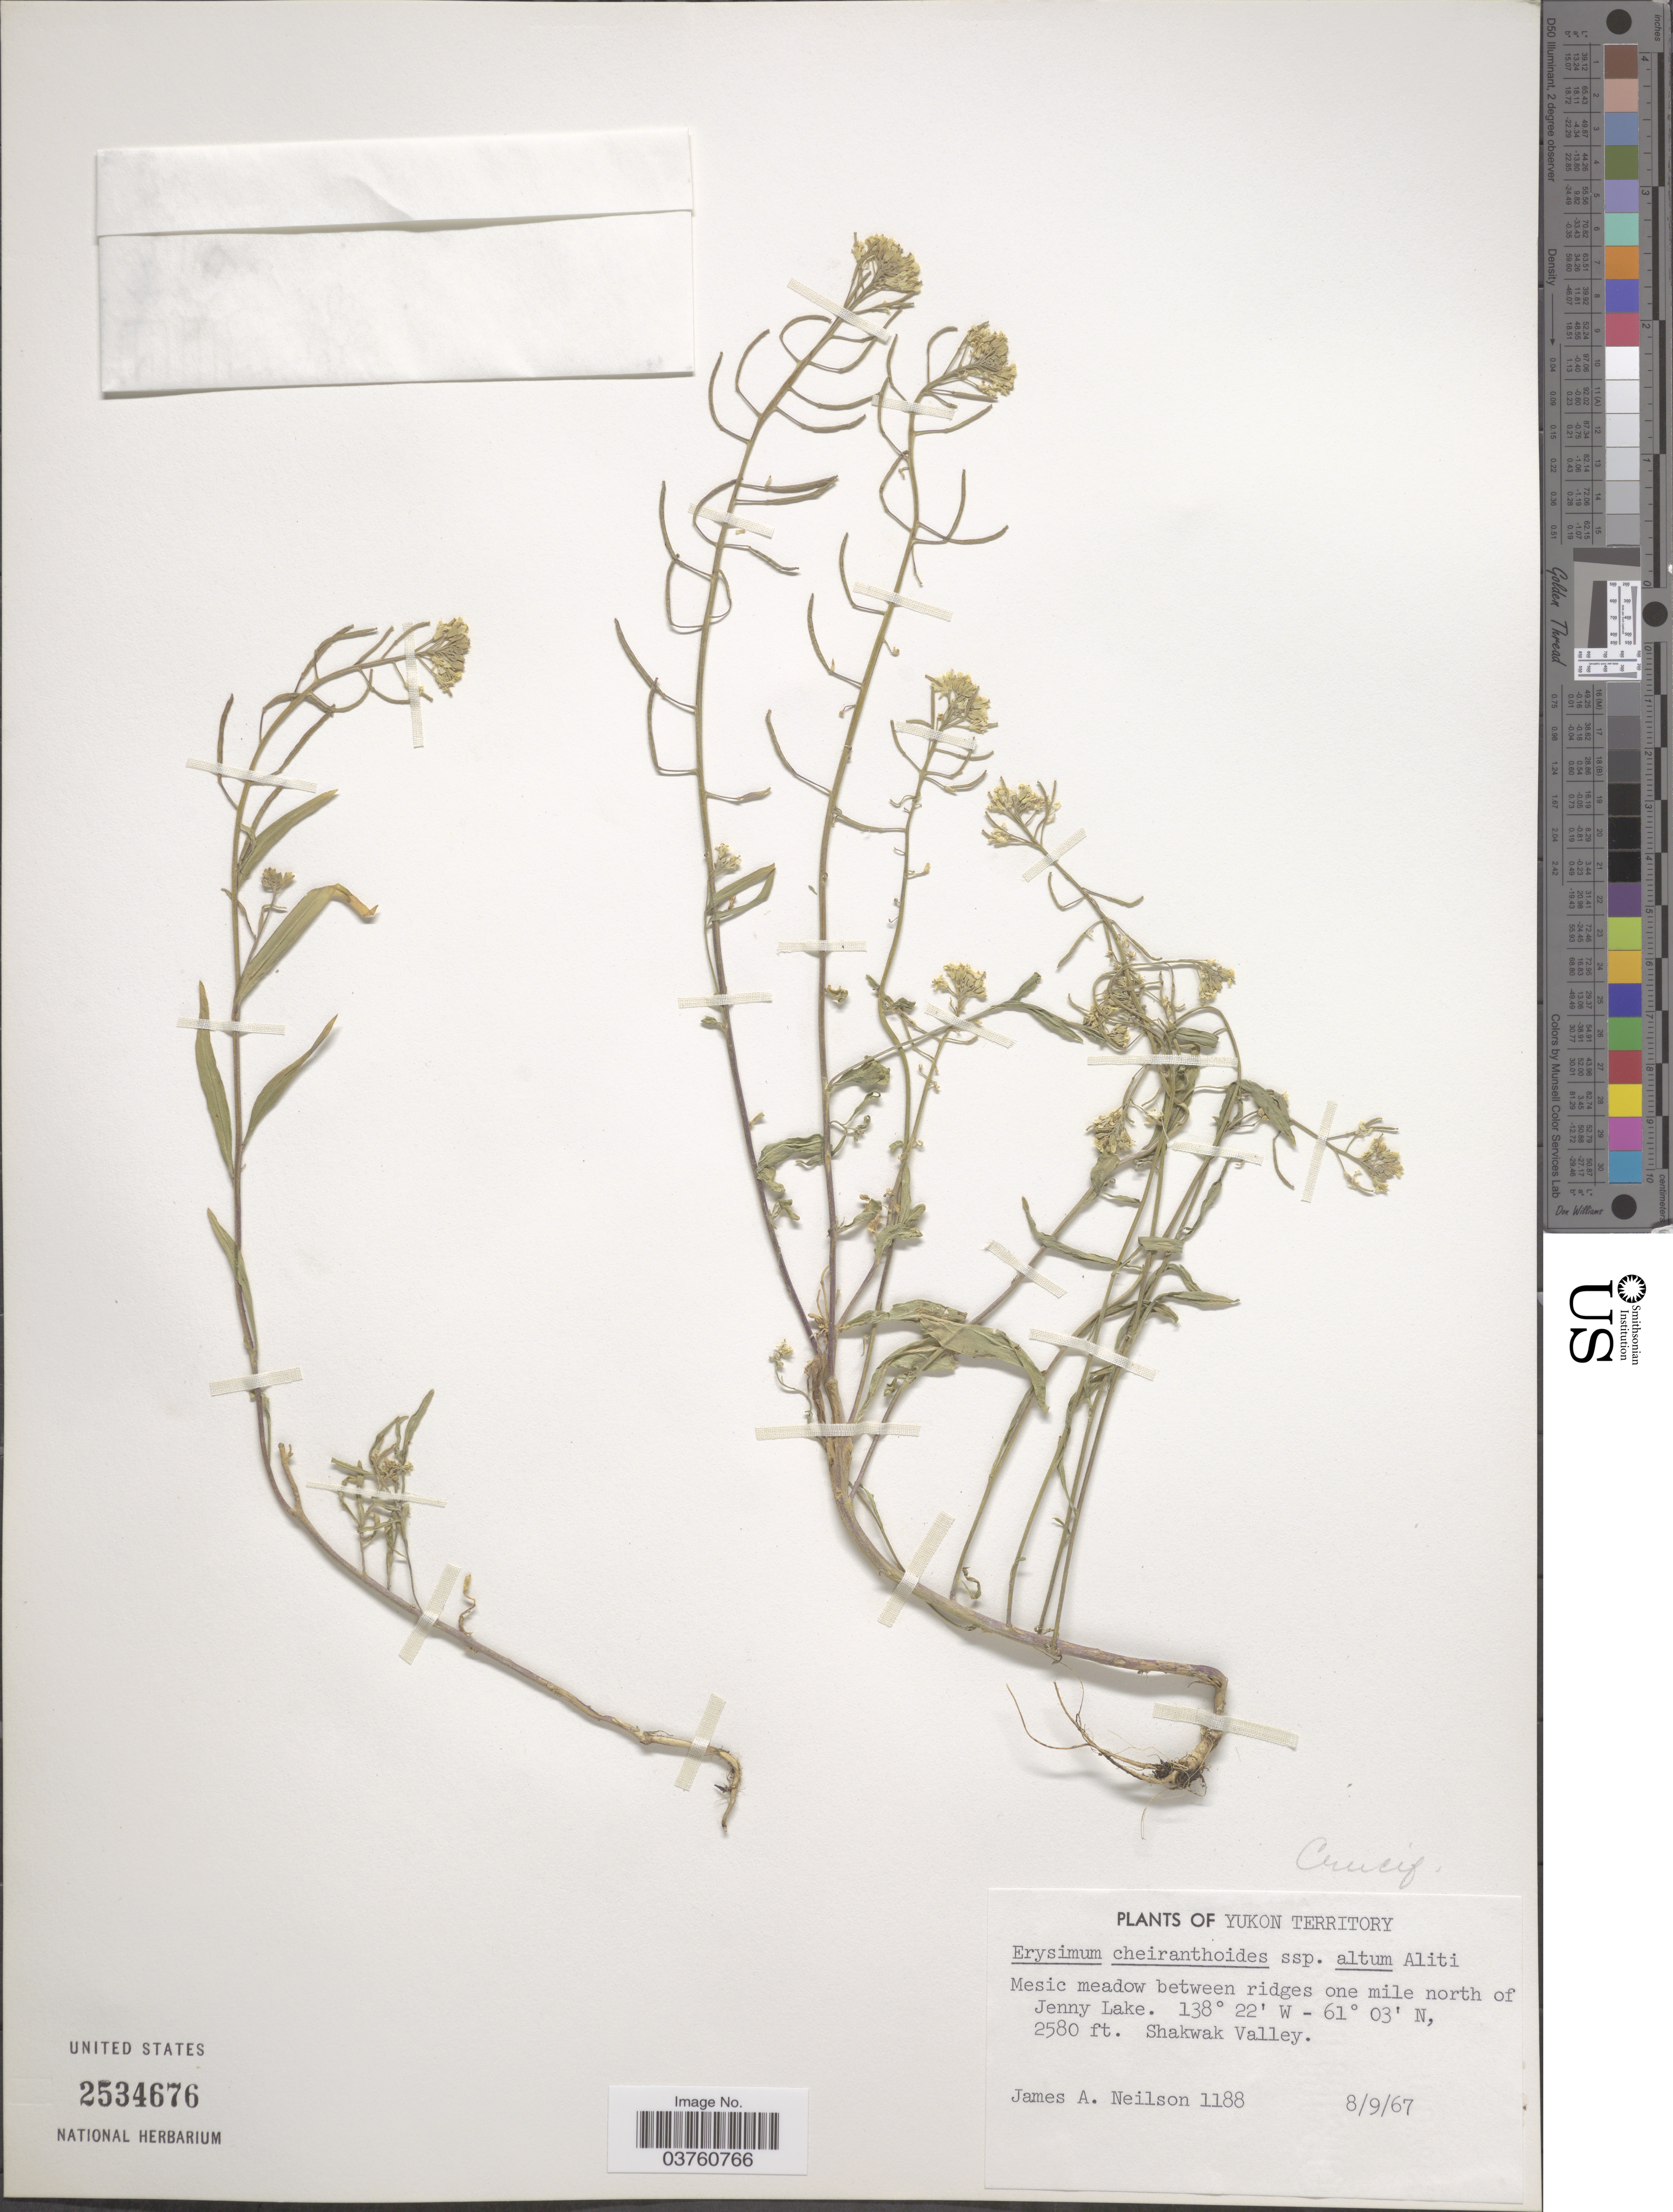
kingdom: Plantae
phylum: Tracheophyta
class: Magnoliopsida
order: Brassicales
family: Brassicaceae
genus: Erysimum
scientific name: Erysimum cheiranthoides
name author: L.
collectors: J. Neilson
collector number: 1188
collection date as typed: Transcribed d/m/y: 8/9/67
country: Canada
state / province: Yukon Territory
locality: Mesic meadow between ridges one mile north of Jenny Lake. Shakwak Valley.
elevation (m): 786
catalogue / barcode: US 2534676